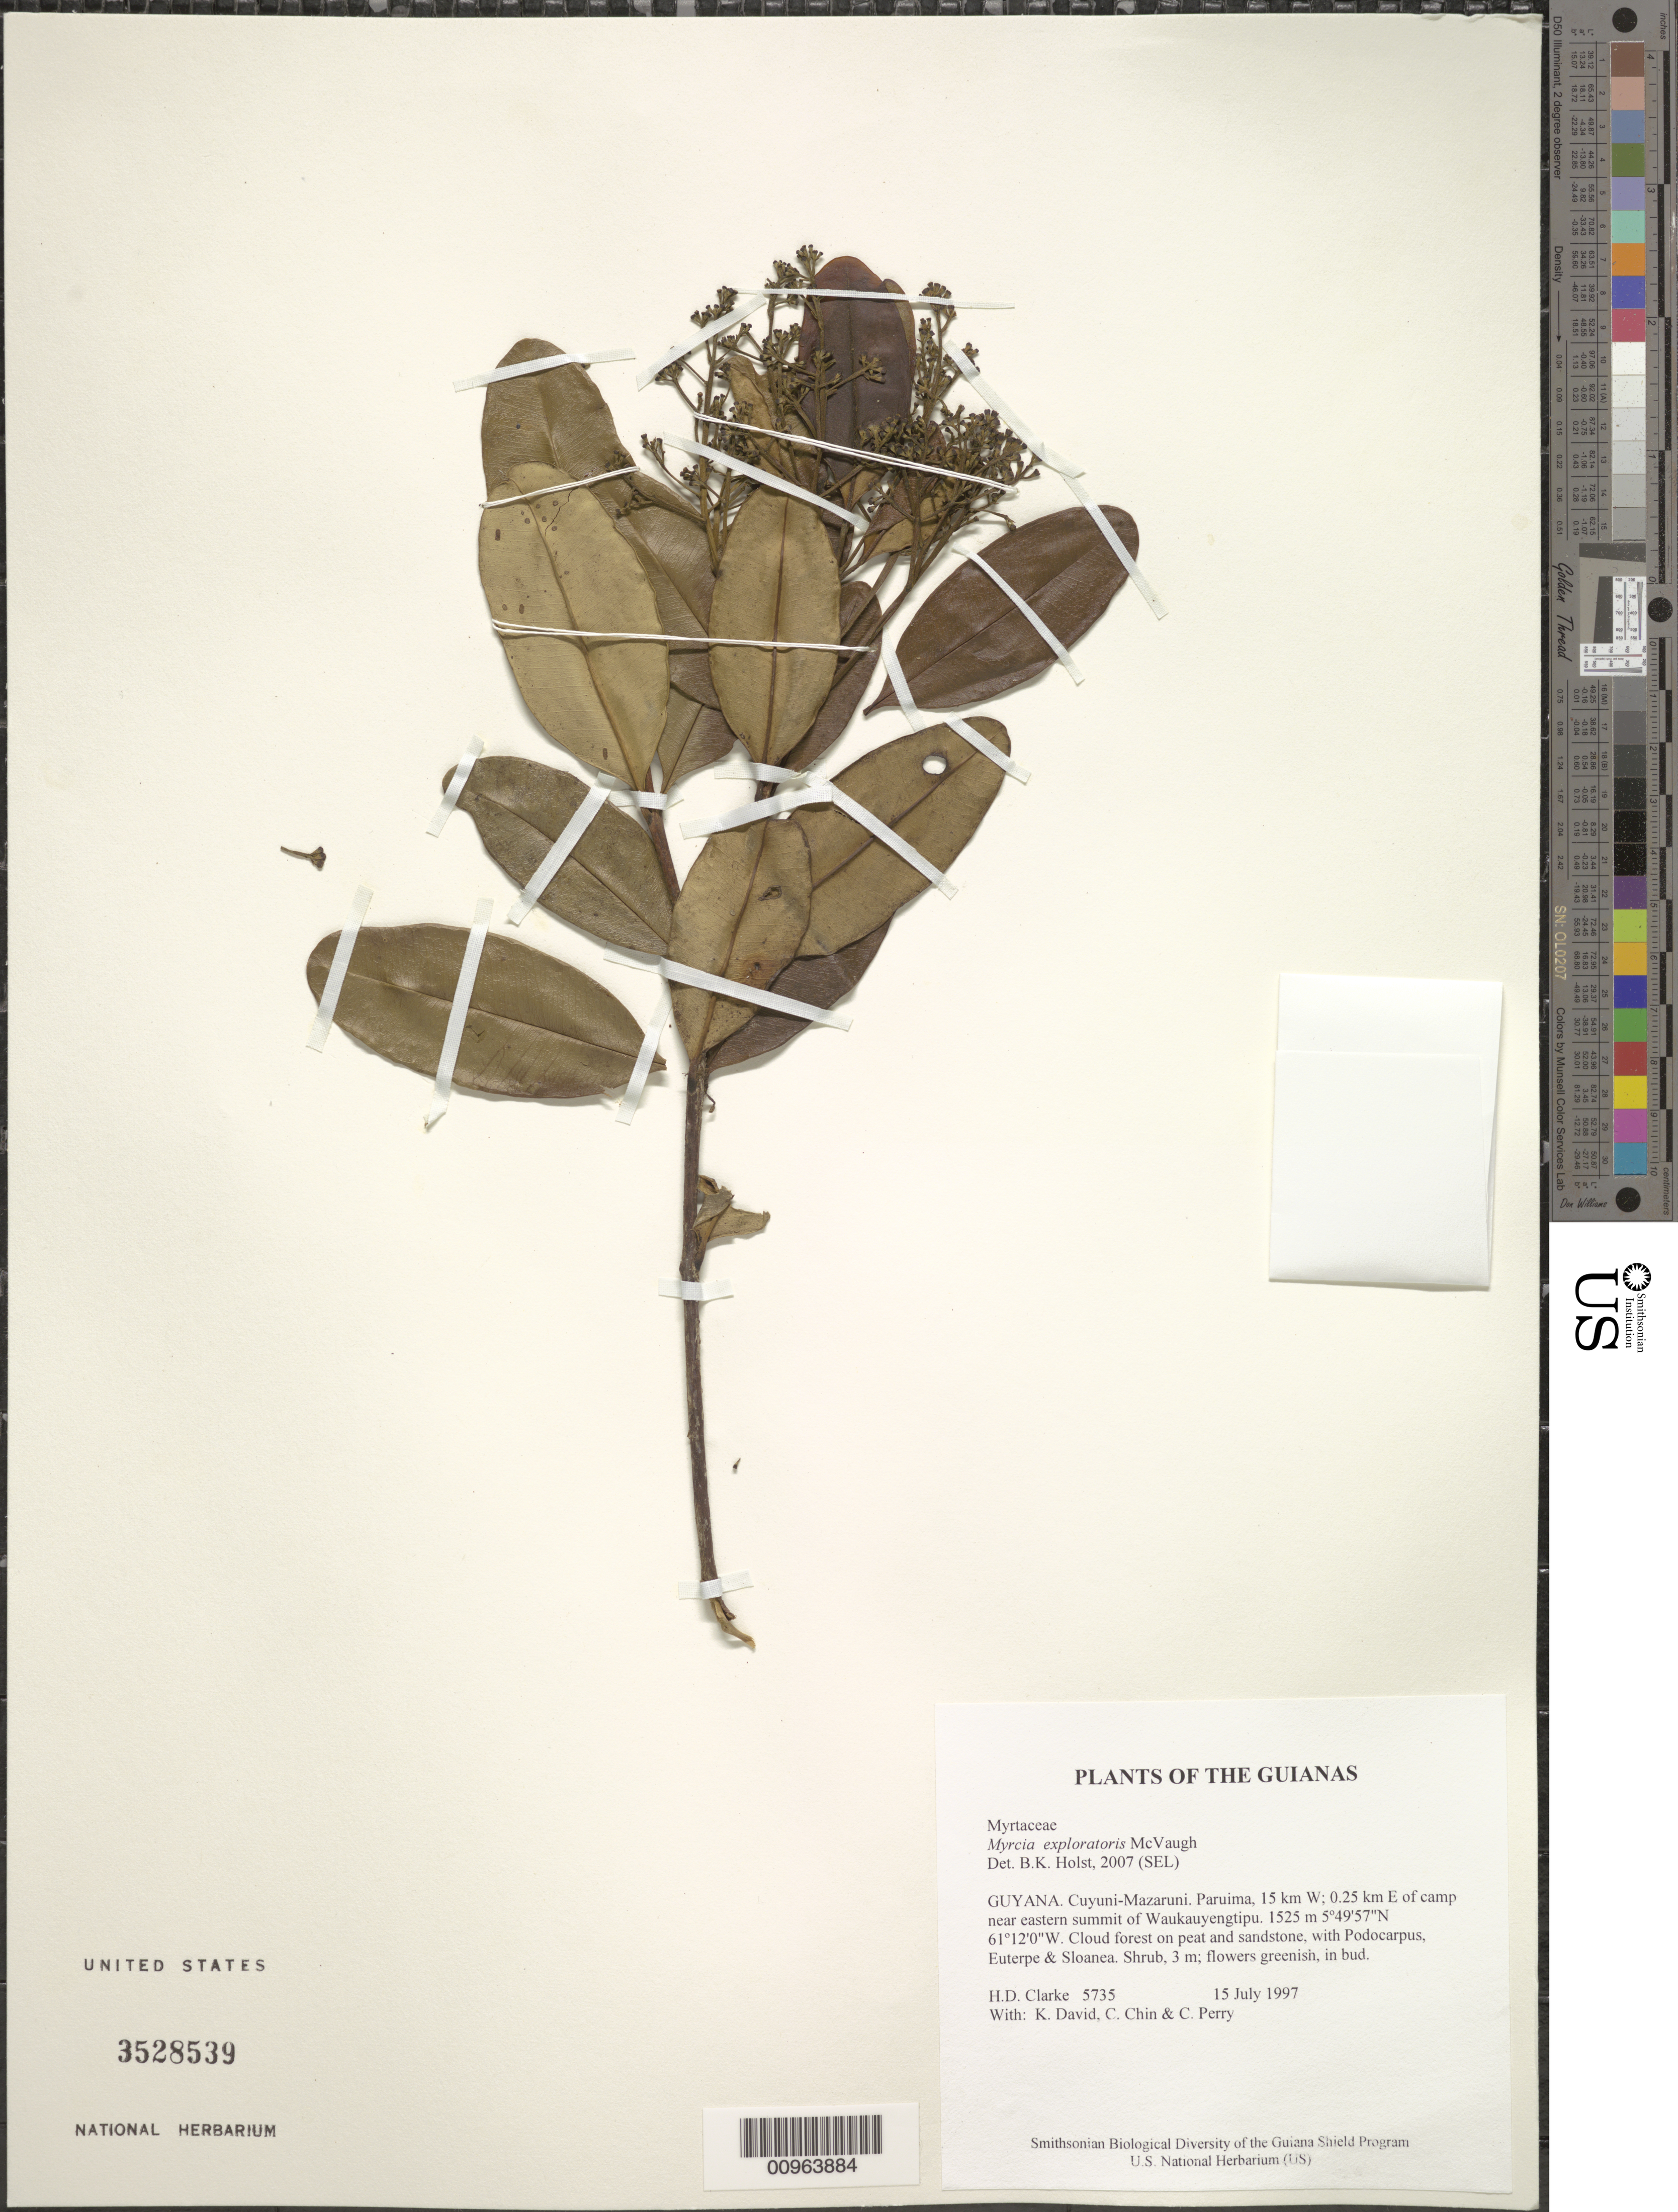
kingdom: Plantae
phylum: Tracheophyta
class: Magnoliopsida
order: Myrtales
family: Myrtaceae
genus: Myrcia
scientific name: Myrcia exploratoris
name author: McVaugh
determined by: Holst, Bruce K.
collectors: H. D. Clarke, K. David, C. Chin & C. Perry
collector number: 5735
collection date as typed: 15 July 1997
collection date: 1997-07-15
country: Guyana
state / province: Cuyuni-Mazaruni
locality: Paruima, 15 km W; 0.25 km E of camp near eastern summit of Waukauyengtipu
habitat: Cloud forest on peat and sandstone, with Podocarpus, Euterpe & Sloanea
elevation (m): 1525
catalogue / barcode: US 3528539